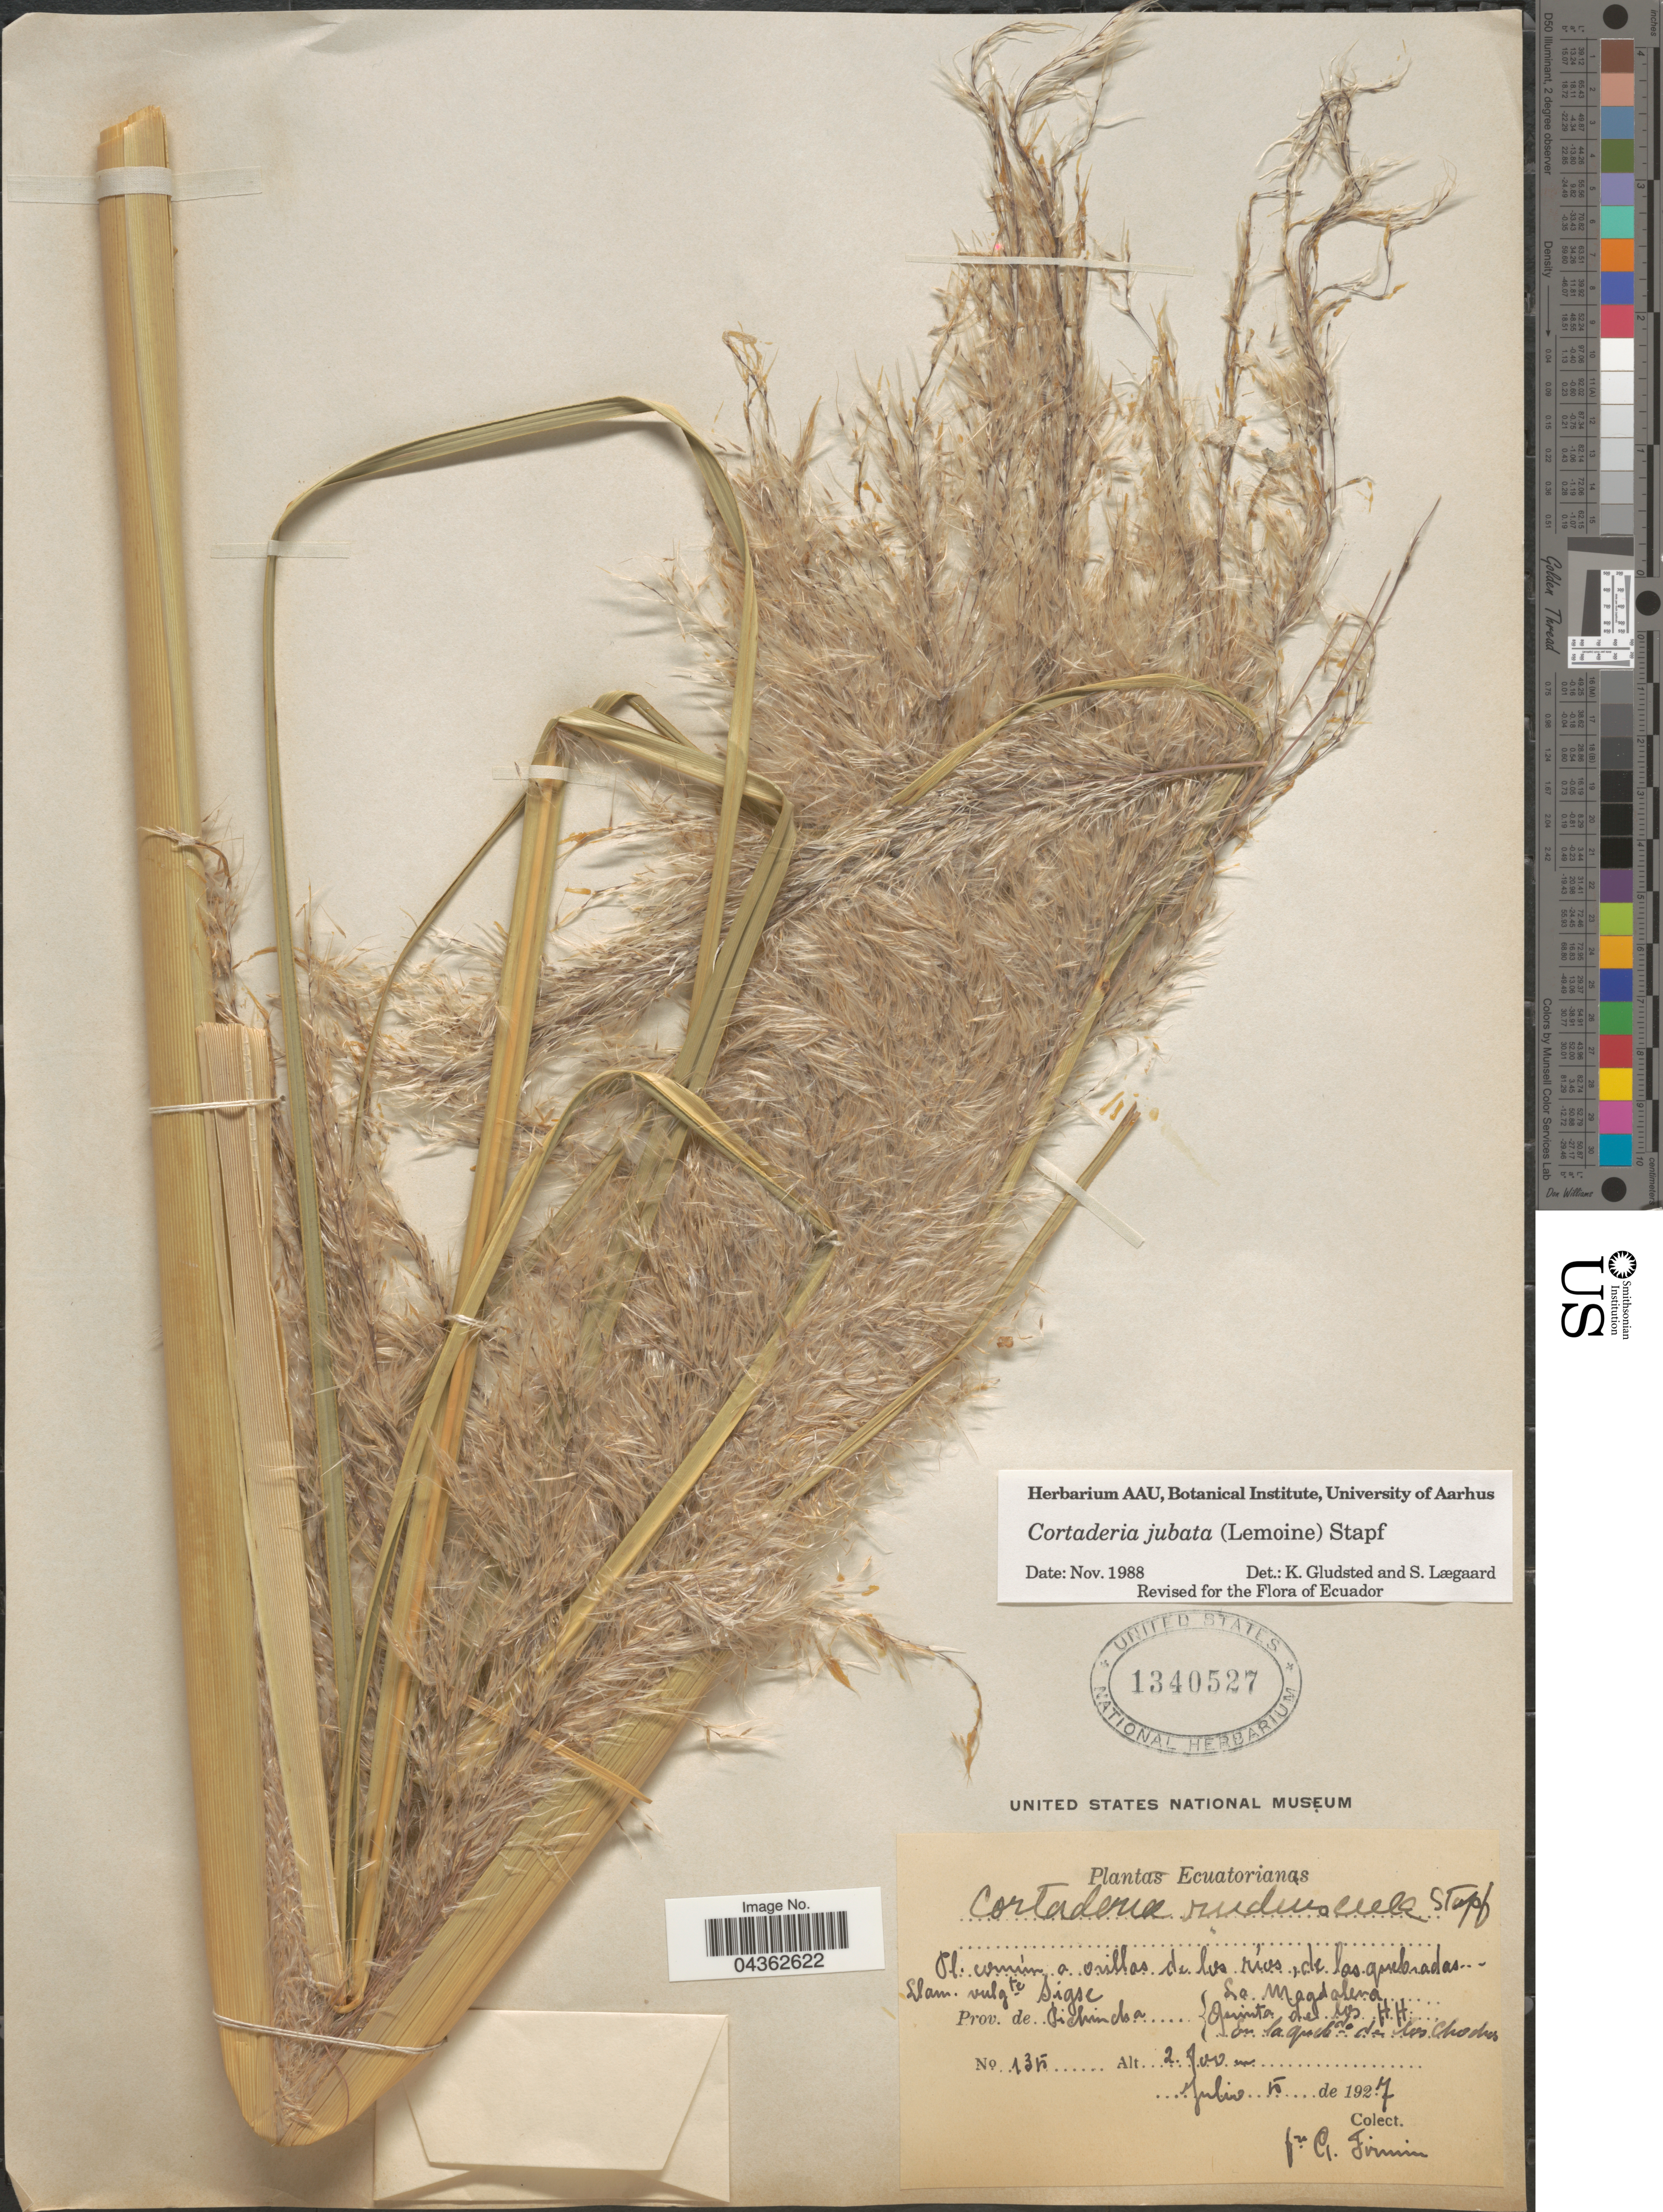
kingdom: Plantae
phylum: Tracheophyta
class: Liliopsida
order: Poales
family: Poaceae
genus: Cortaderia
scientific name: Cortaderia jubata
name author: (Lemoine) Stapf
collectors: F. Firmin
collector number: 135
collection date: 1927-07-05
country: Ecuador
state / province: Pichincha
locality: La Magdalena. Quinta del los HH. En la quebdo. de los Chodus. [interpreted]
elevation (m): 2800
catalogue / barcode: US 1340527